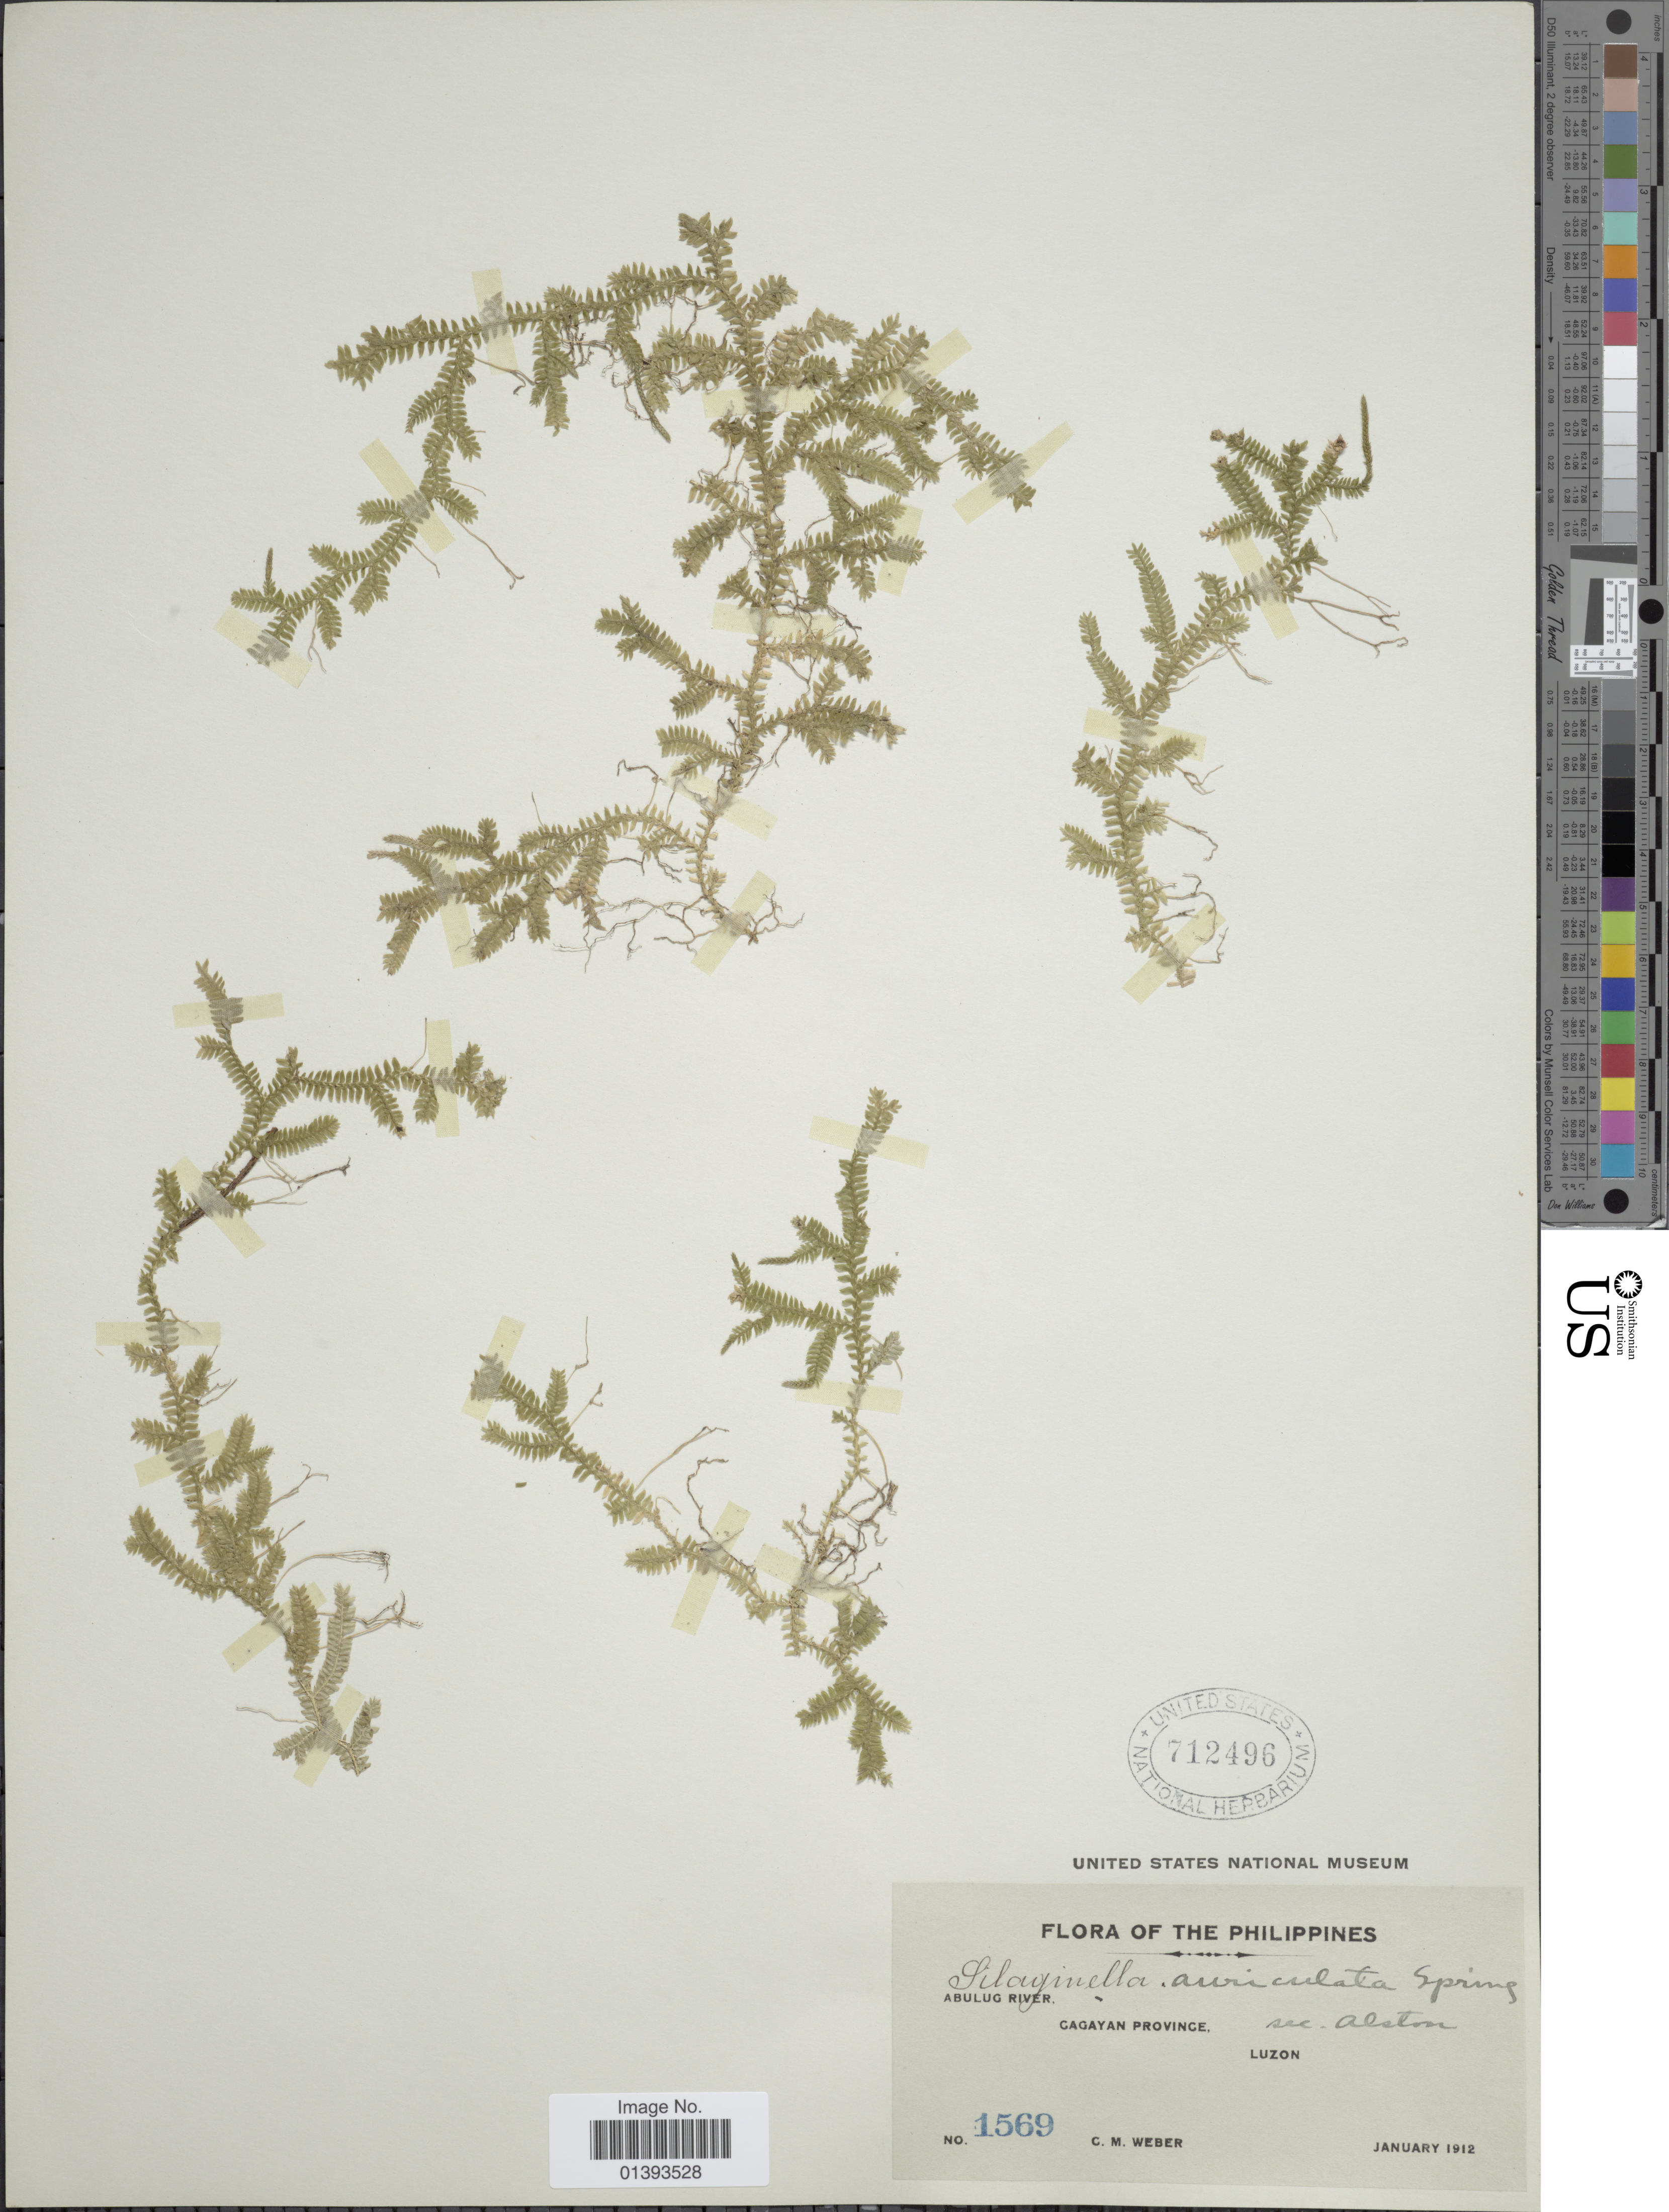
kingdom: Plantae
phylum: Tracheophyta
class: Lycopodiopsida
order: Selaginellales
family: Selaginellaceae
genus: Selaginella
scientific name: Selaginella auriculata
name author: Spring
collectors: C. M. Weber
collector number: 1569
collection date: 1912-01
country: Philippines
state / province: Central Luzon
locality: Cagayan province, Abulug River, Luzon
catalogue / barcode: US 712496